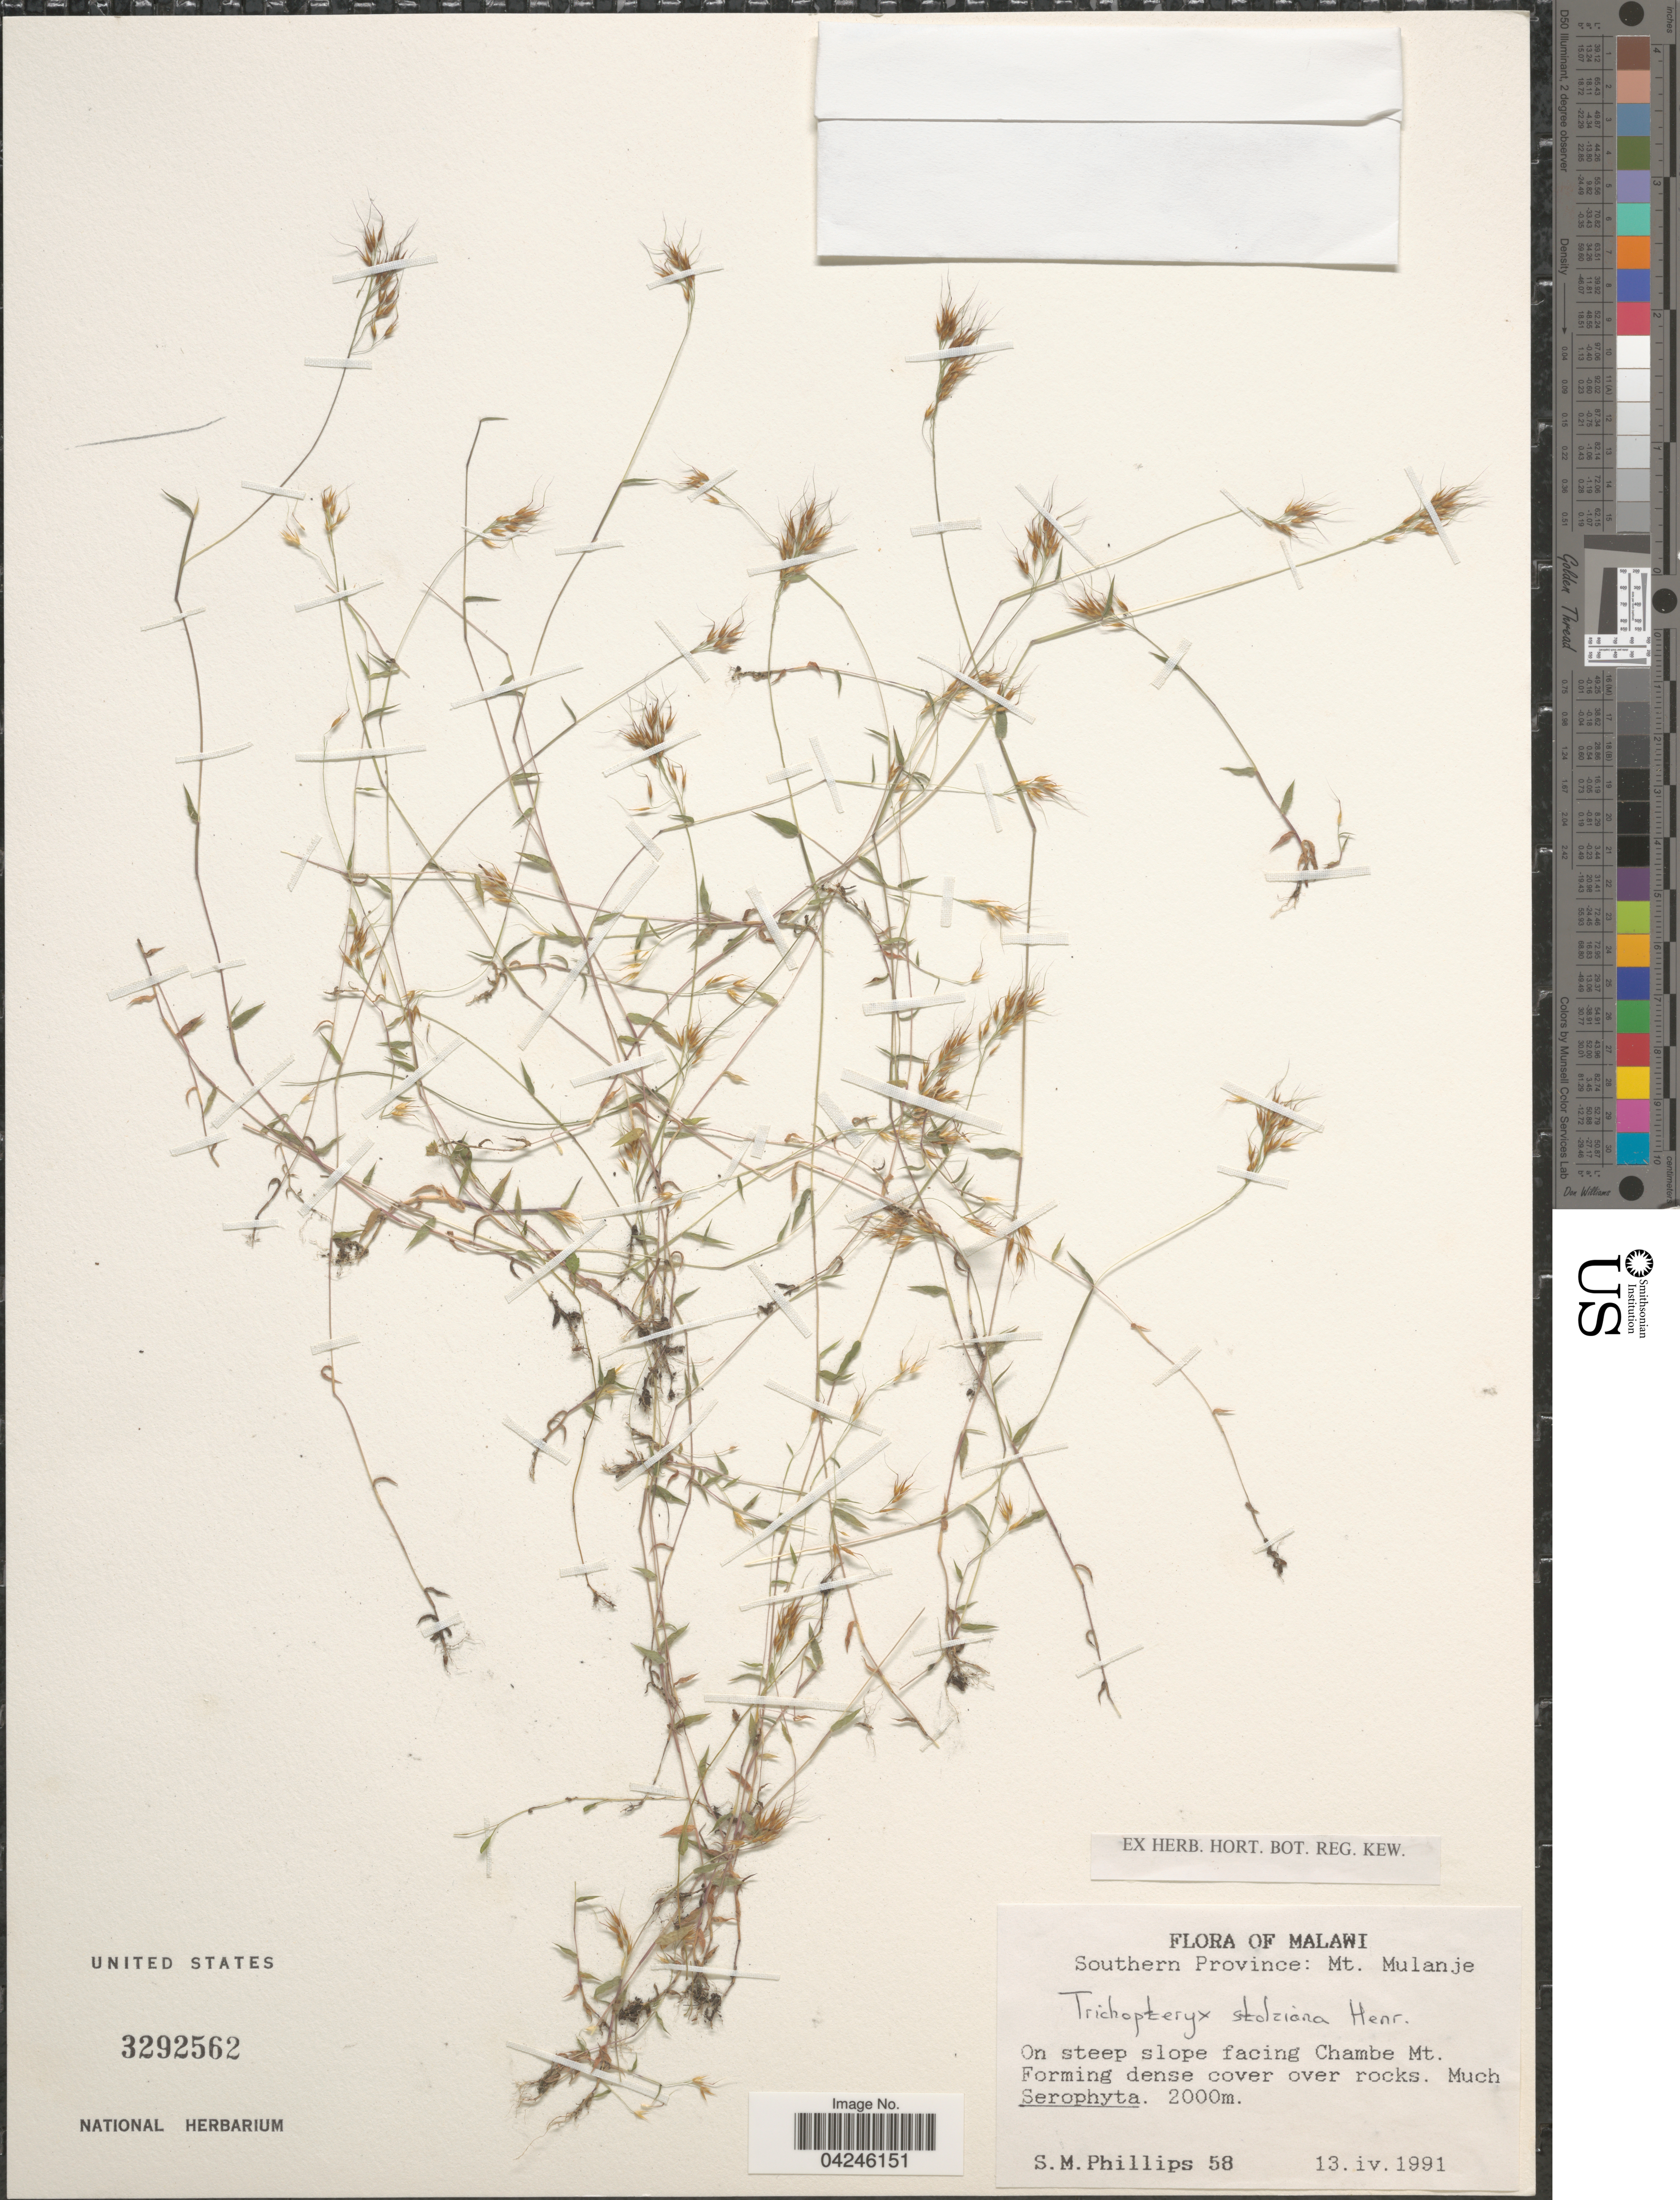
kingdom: Plantae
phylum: Tracheophyta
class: Liliopsida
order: Poales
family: Poaceae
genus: Trichopteryx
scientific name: Trichopteryx stolziana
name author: Henr.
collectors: S. M. Phillips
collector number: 58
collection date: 1991-04-13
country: Malawi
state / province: Southern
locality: Southern Province: Mt. Mulanje. On steep slope facing Chambe Mt. Forming dense cover over rocks.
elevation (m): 2000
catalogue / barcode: US 3292562